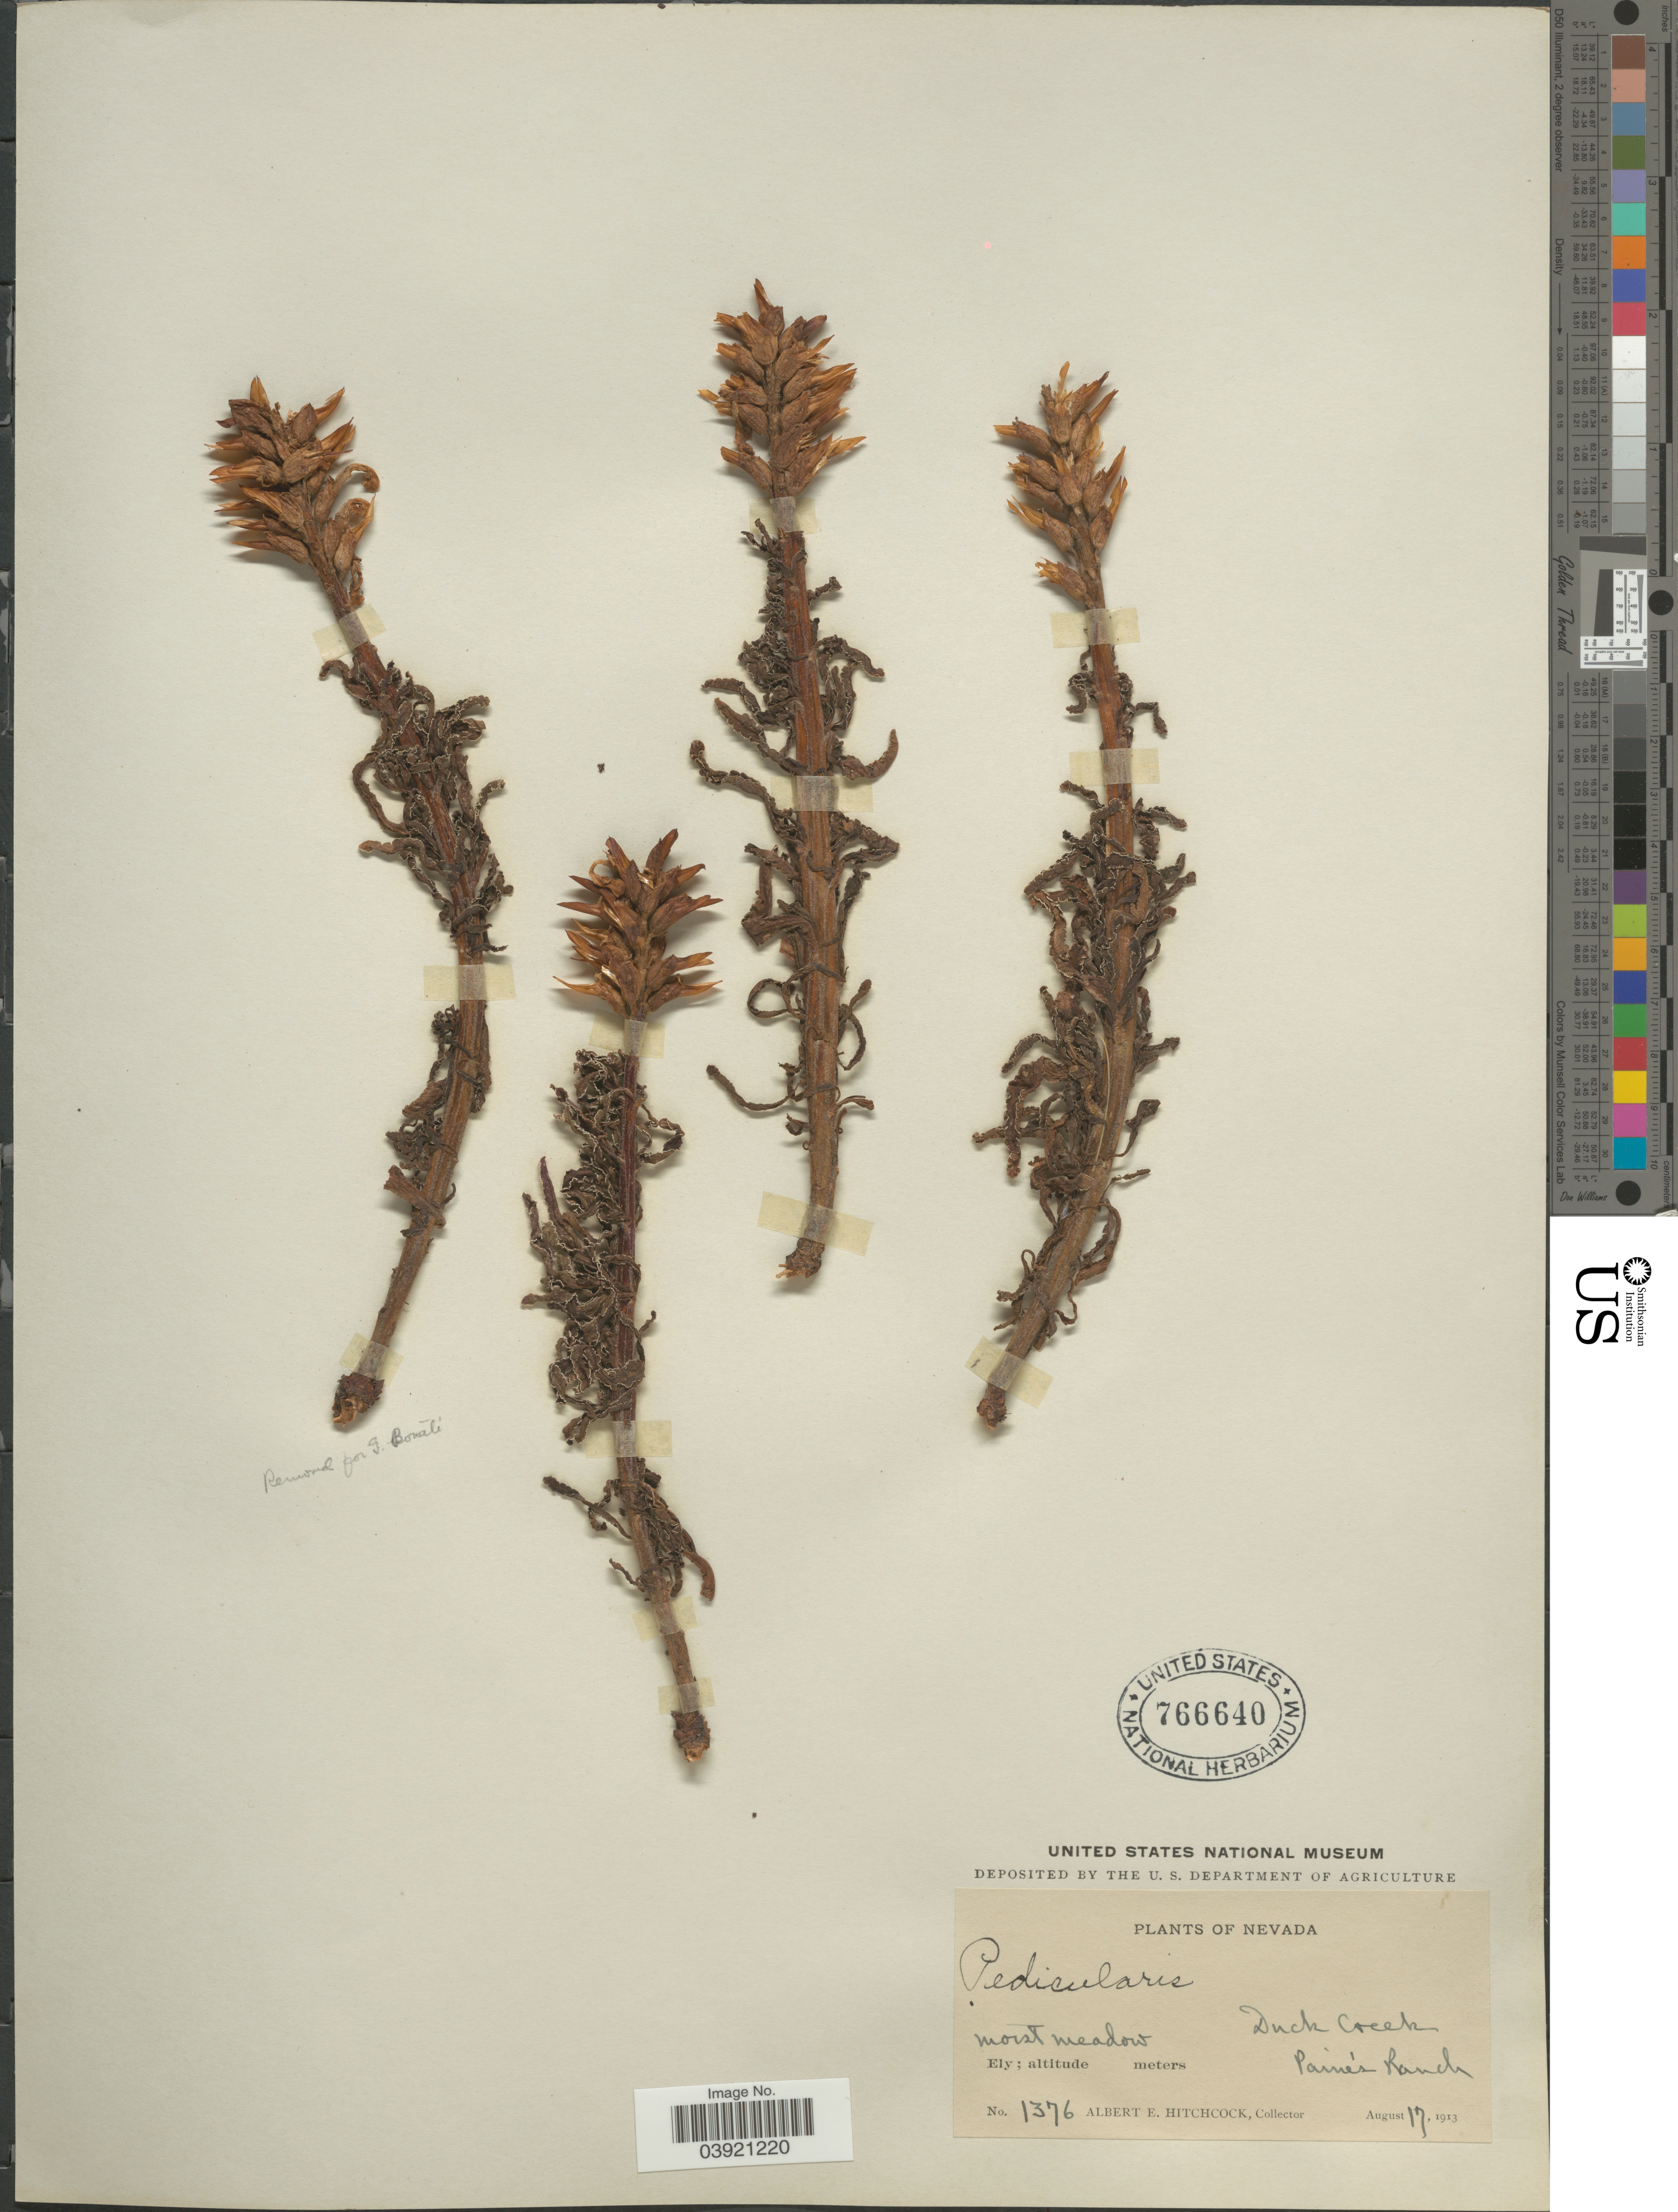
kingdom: Plantae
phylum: Tracheophyta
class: Magnoliopsida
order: Lamiales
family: Orobanchaceae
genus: Pedicularis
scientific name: Pedicularis albomarginata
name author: M.E. Jones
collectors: A. Hitchcock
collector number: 1376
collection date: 1913-08-17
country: United States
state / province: Nevada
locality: Duck Creek. Paine's Ranch. Ely.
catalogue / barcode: US 766640